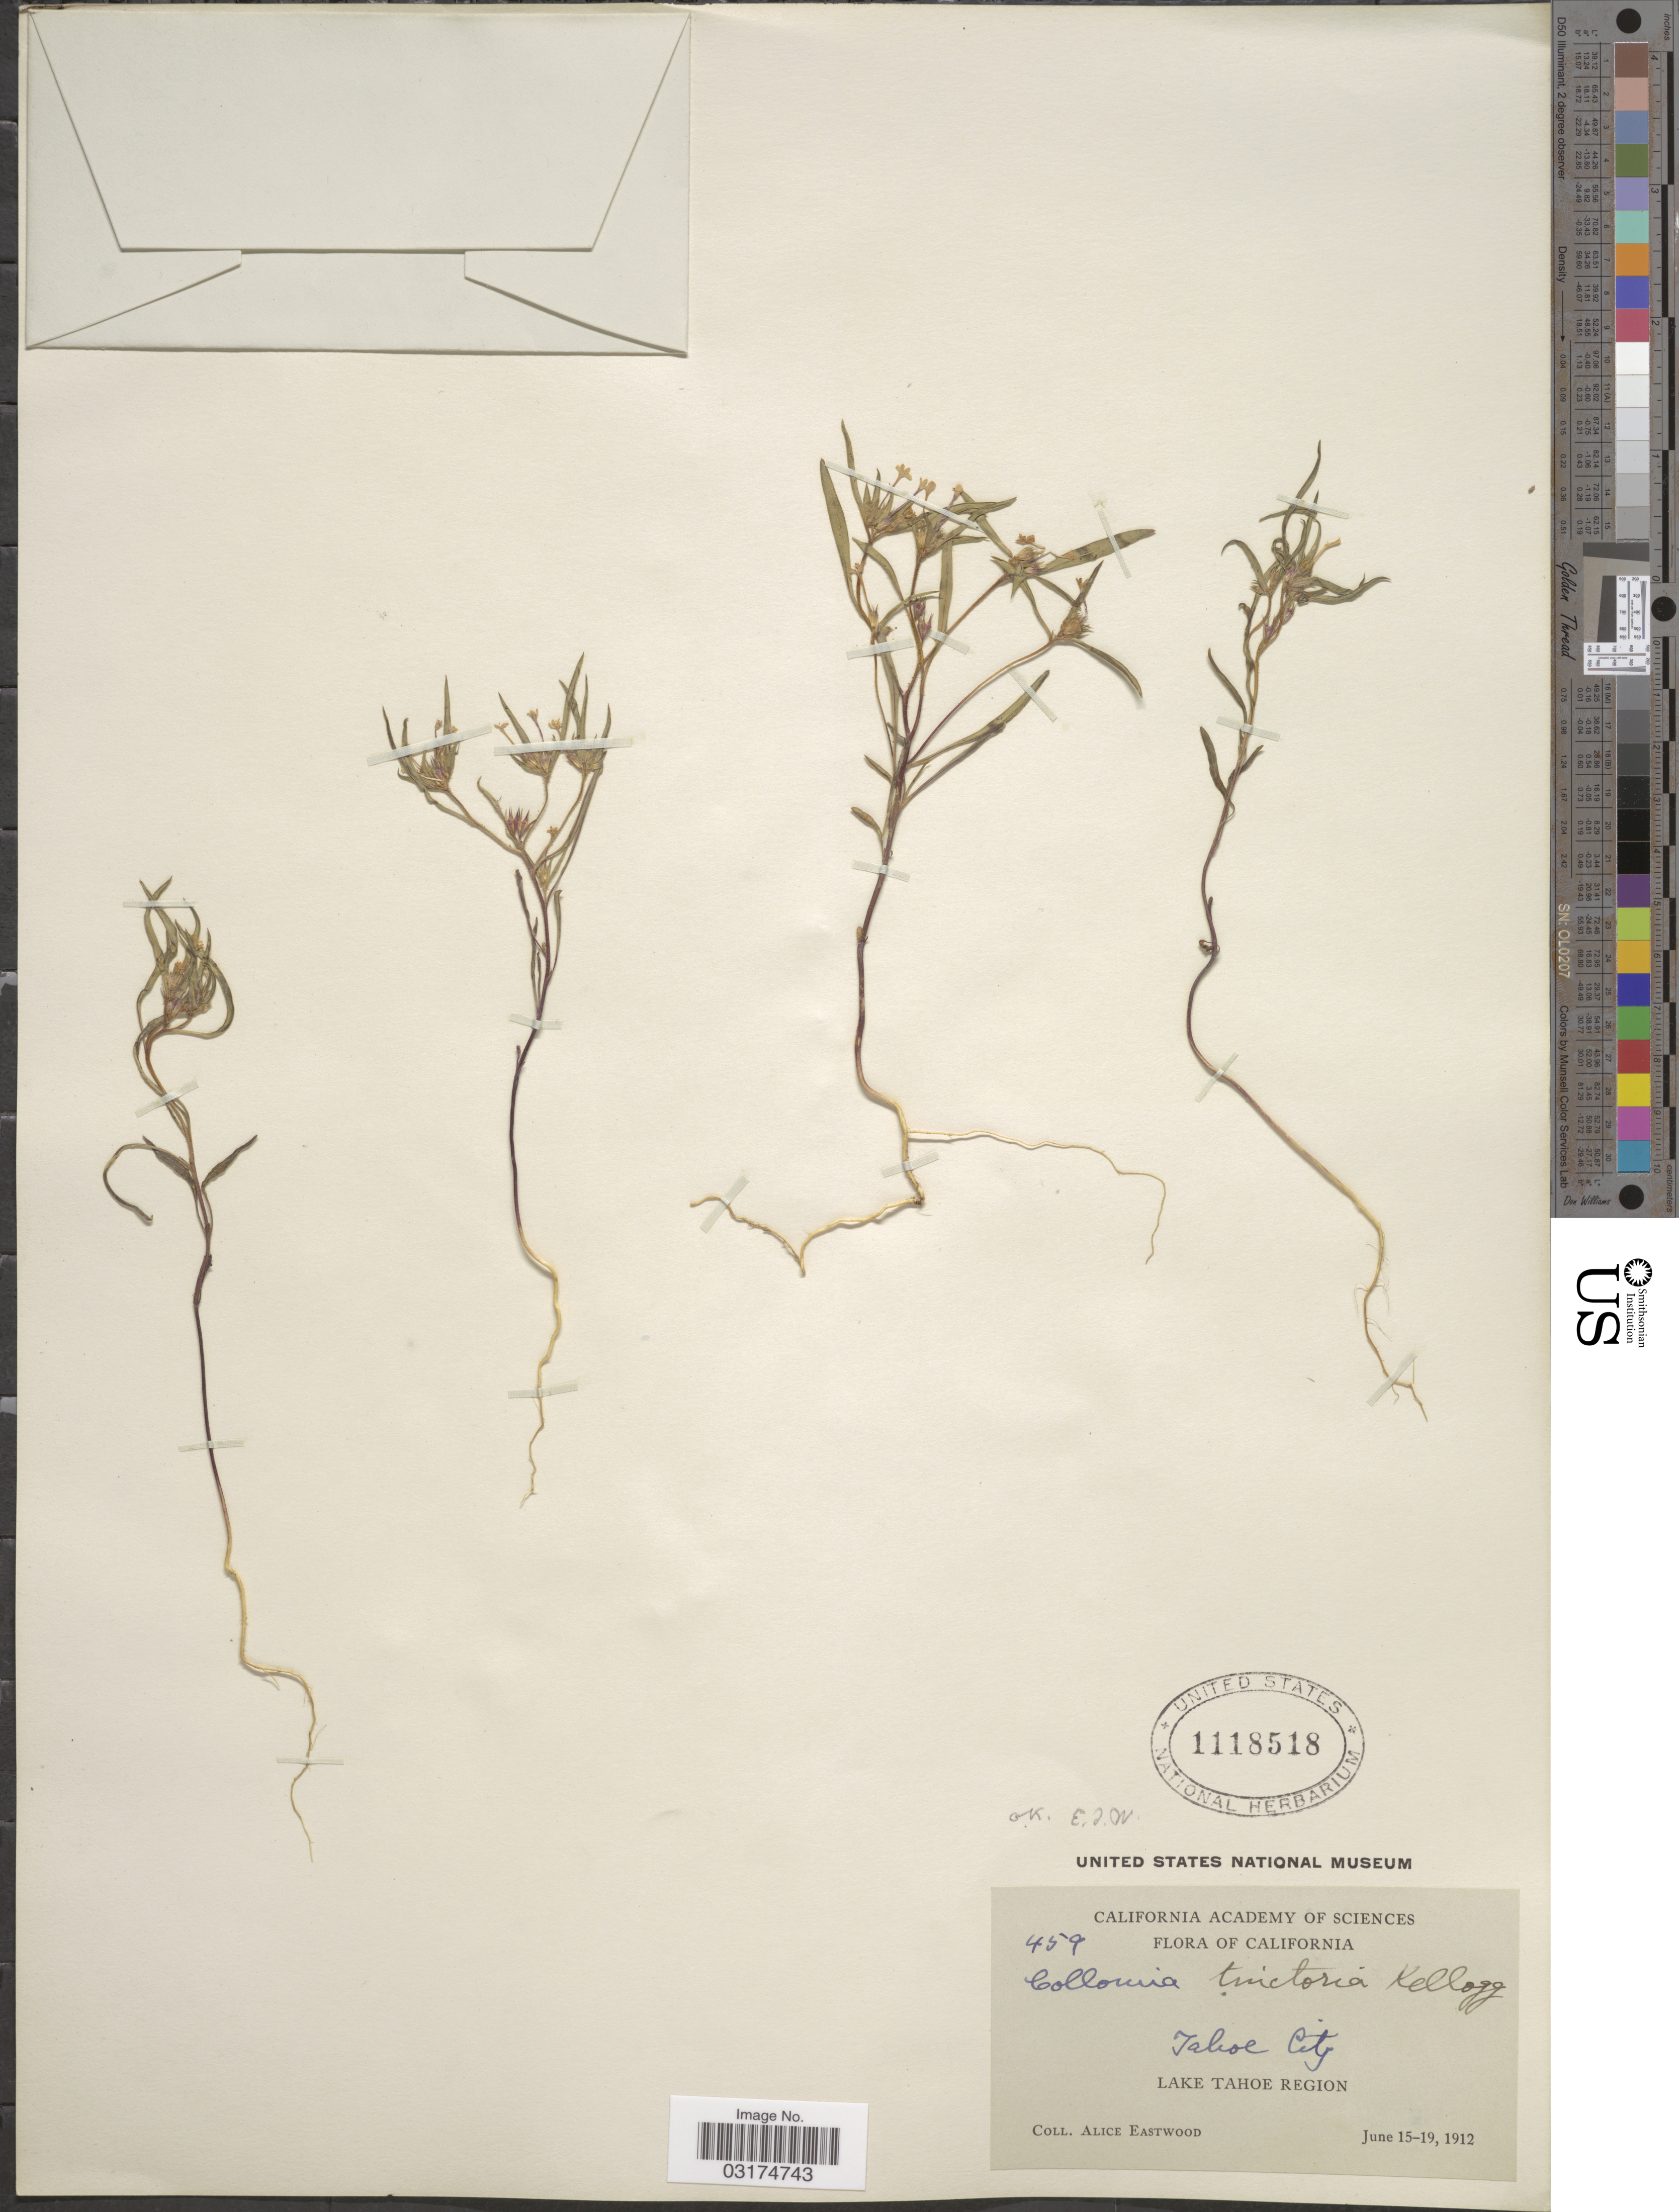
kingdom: Plantae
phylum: Tracheophyta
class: Magnoliopsida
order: Ericales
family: Polemoniaceae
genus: Collomia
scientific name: Collomia tinctoria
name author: Kellogg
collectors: A. Eastwood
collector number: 459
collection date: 1912-06-15/1912-06-19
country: United States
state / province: California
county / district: Placer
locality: Tahoe City. Lake Tahoe Region.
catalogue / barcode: US 1118518